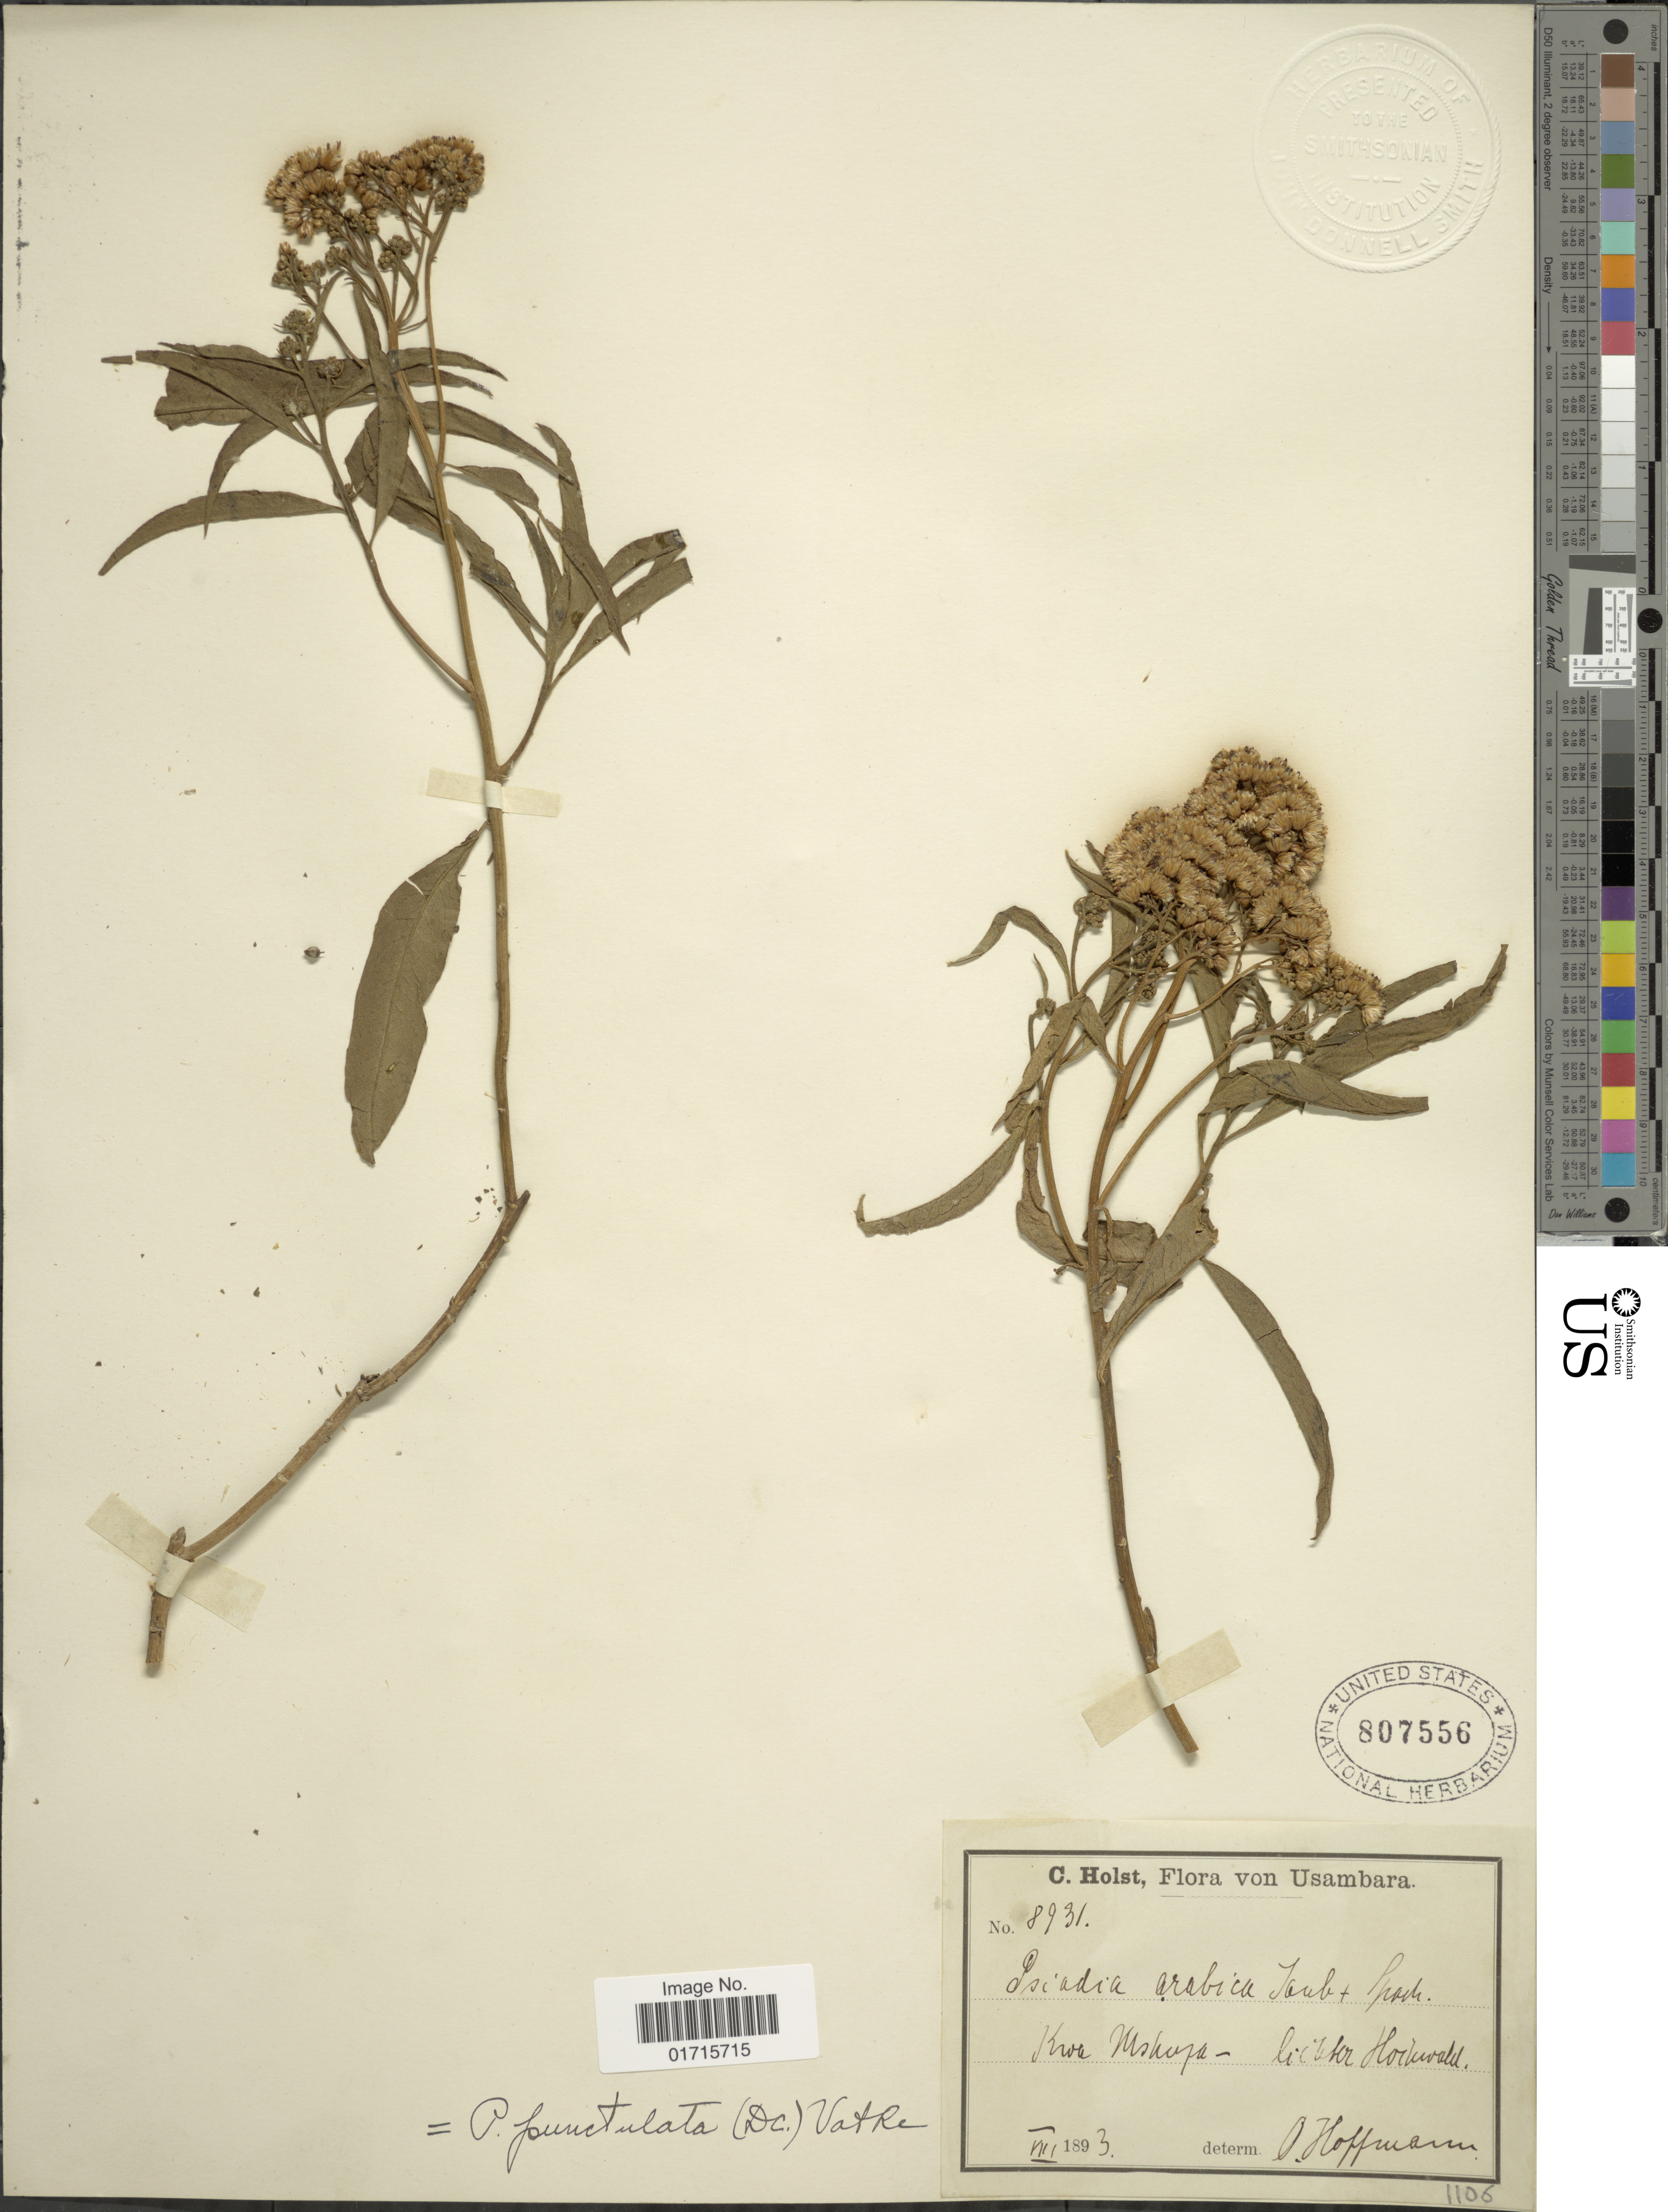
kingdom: Plantae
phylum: Tracheophyta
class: Magnoliopsida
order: Asterales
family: Asteraceae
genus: Psiadia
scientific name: Psiadia punctulata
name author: (DC.) Vatke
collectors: O. Hoffmann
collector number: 8931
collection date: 1893-08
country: Tanzania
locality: Usambara. Kroa Mskupa-licker Hockwald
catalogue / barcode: US 807556